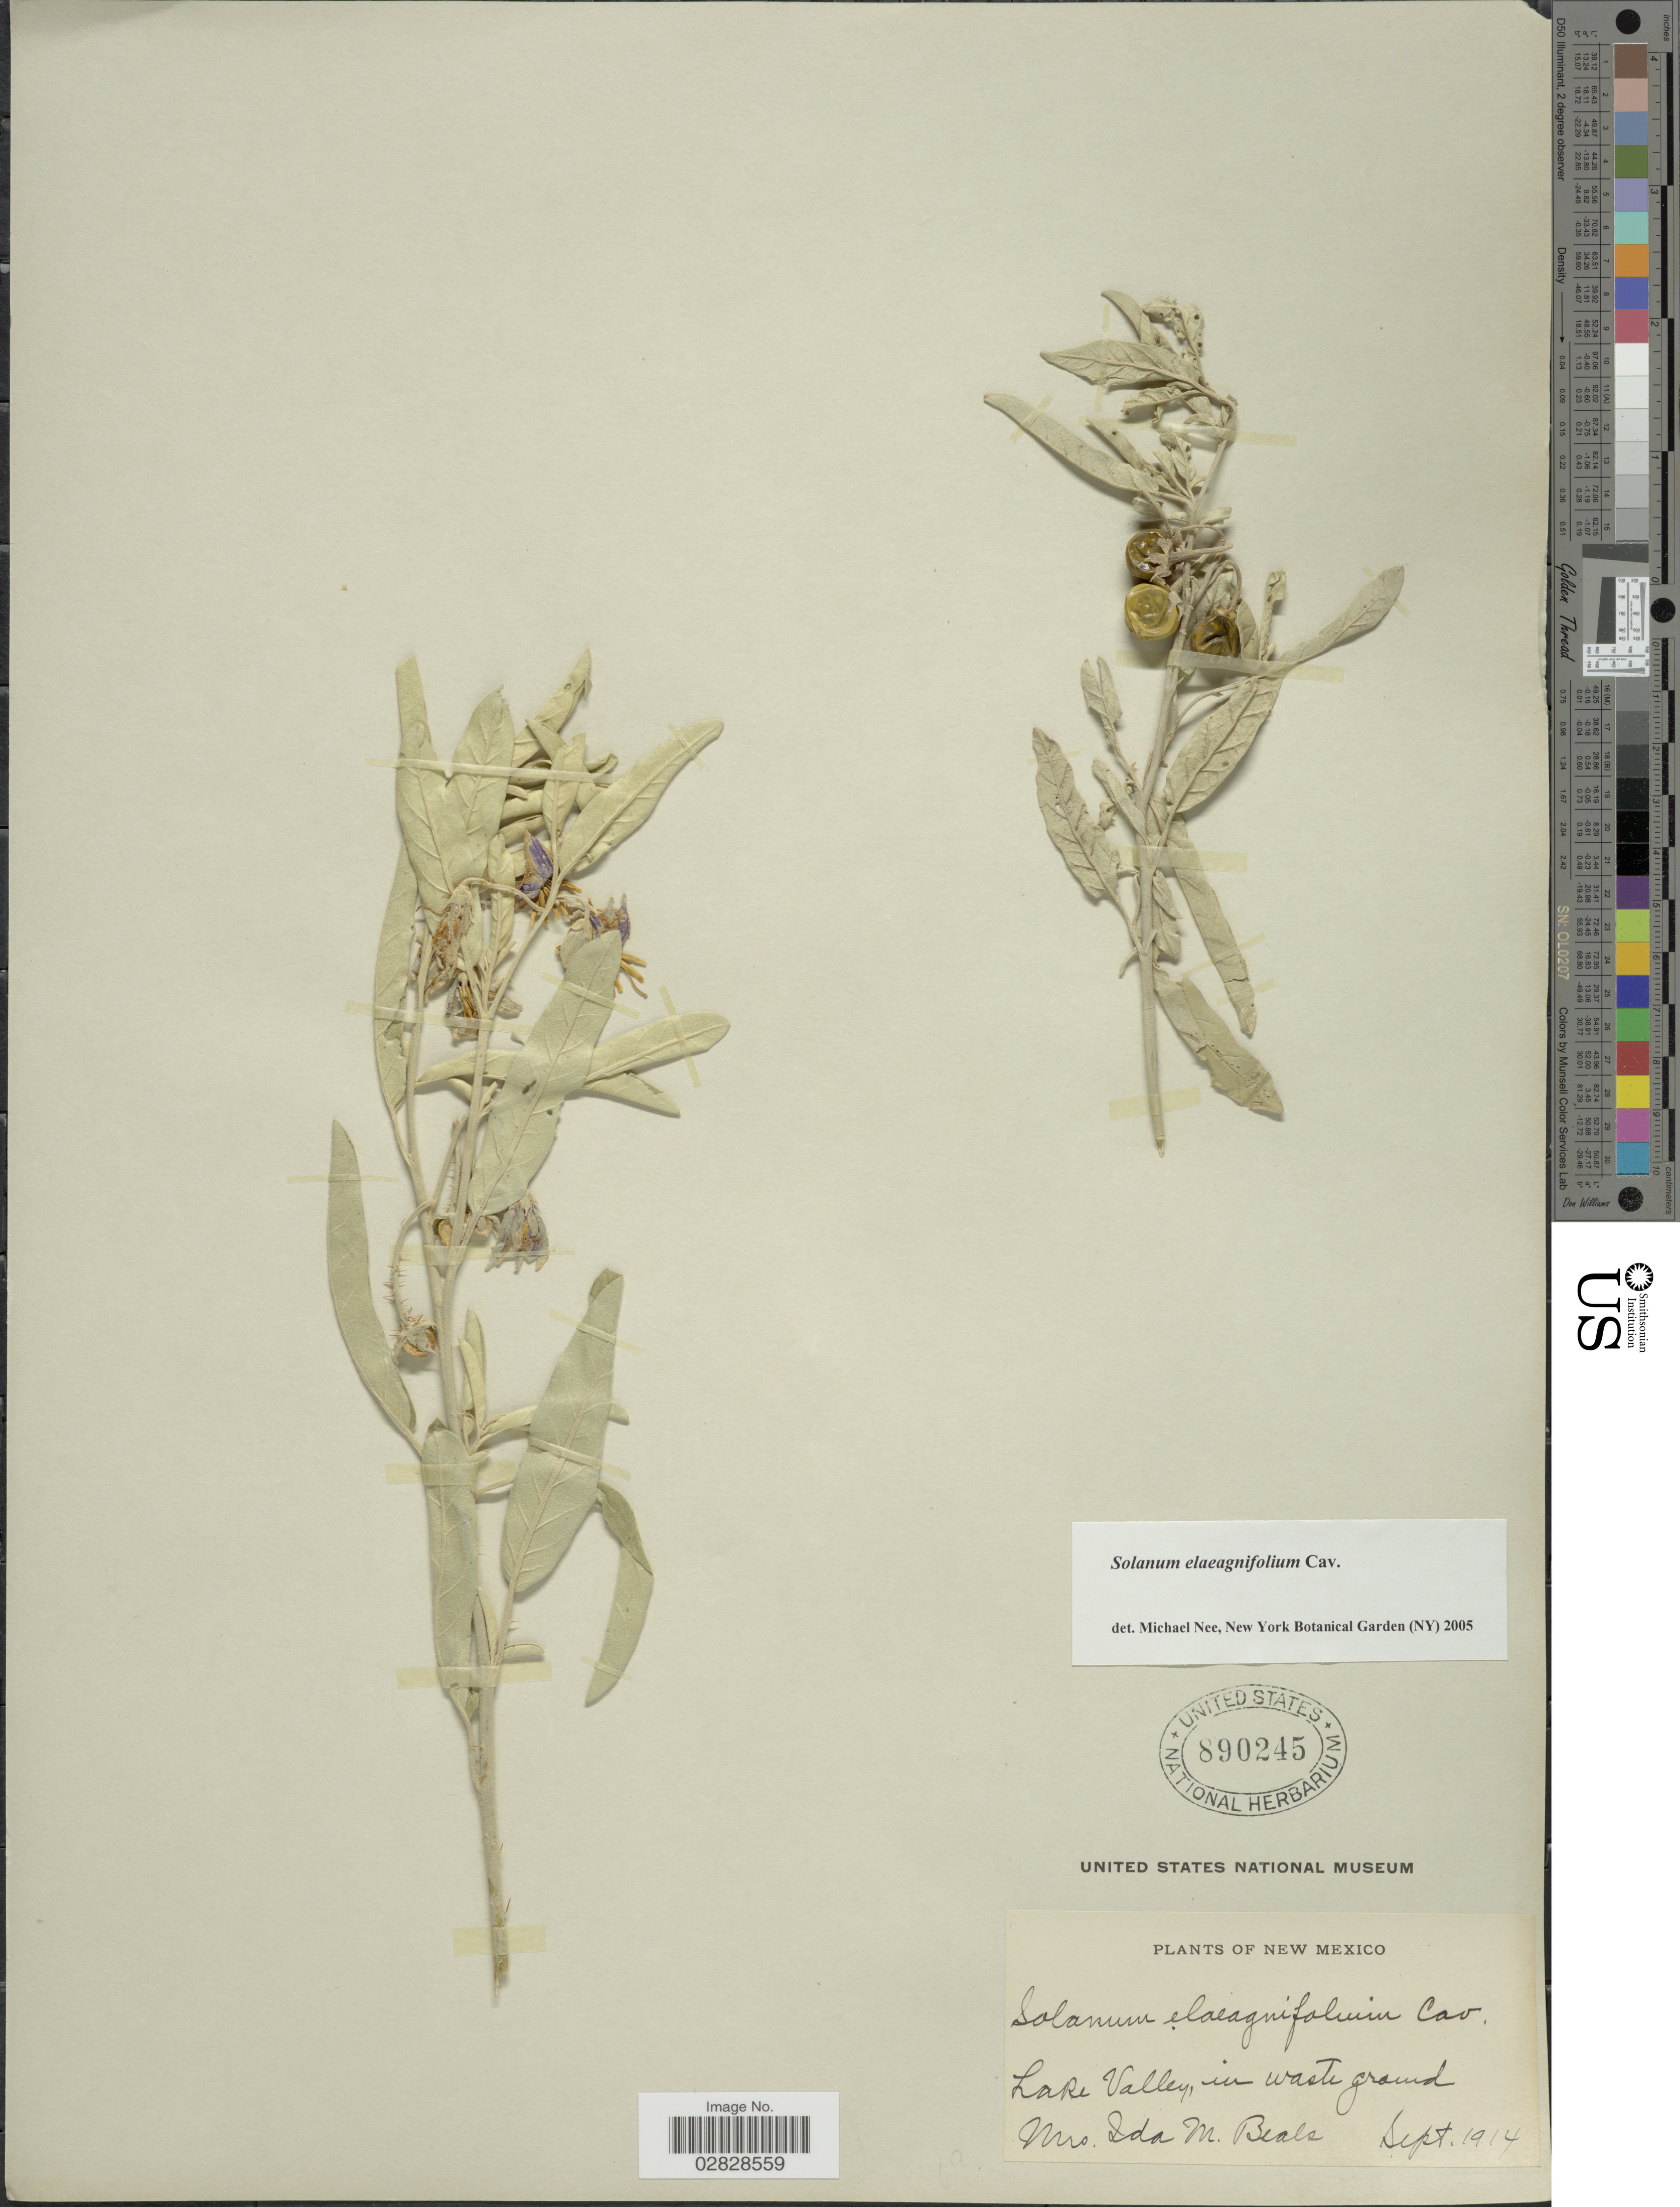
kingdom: Plantae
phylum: Tracheophyta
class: Magnoliopsida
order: Solanales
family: Solanaceae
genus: Solanum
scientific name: Solanum elaeagnifolium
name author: Cav.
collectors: I. M. Beals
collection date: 1914-09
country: United States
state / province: New Mexico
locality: Lake Valley, in waste ground.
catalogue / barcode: US 890245